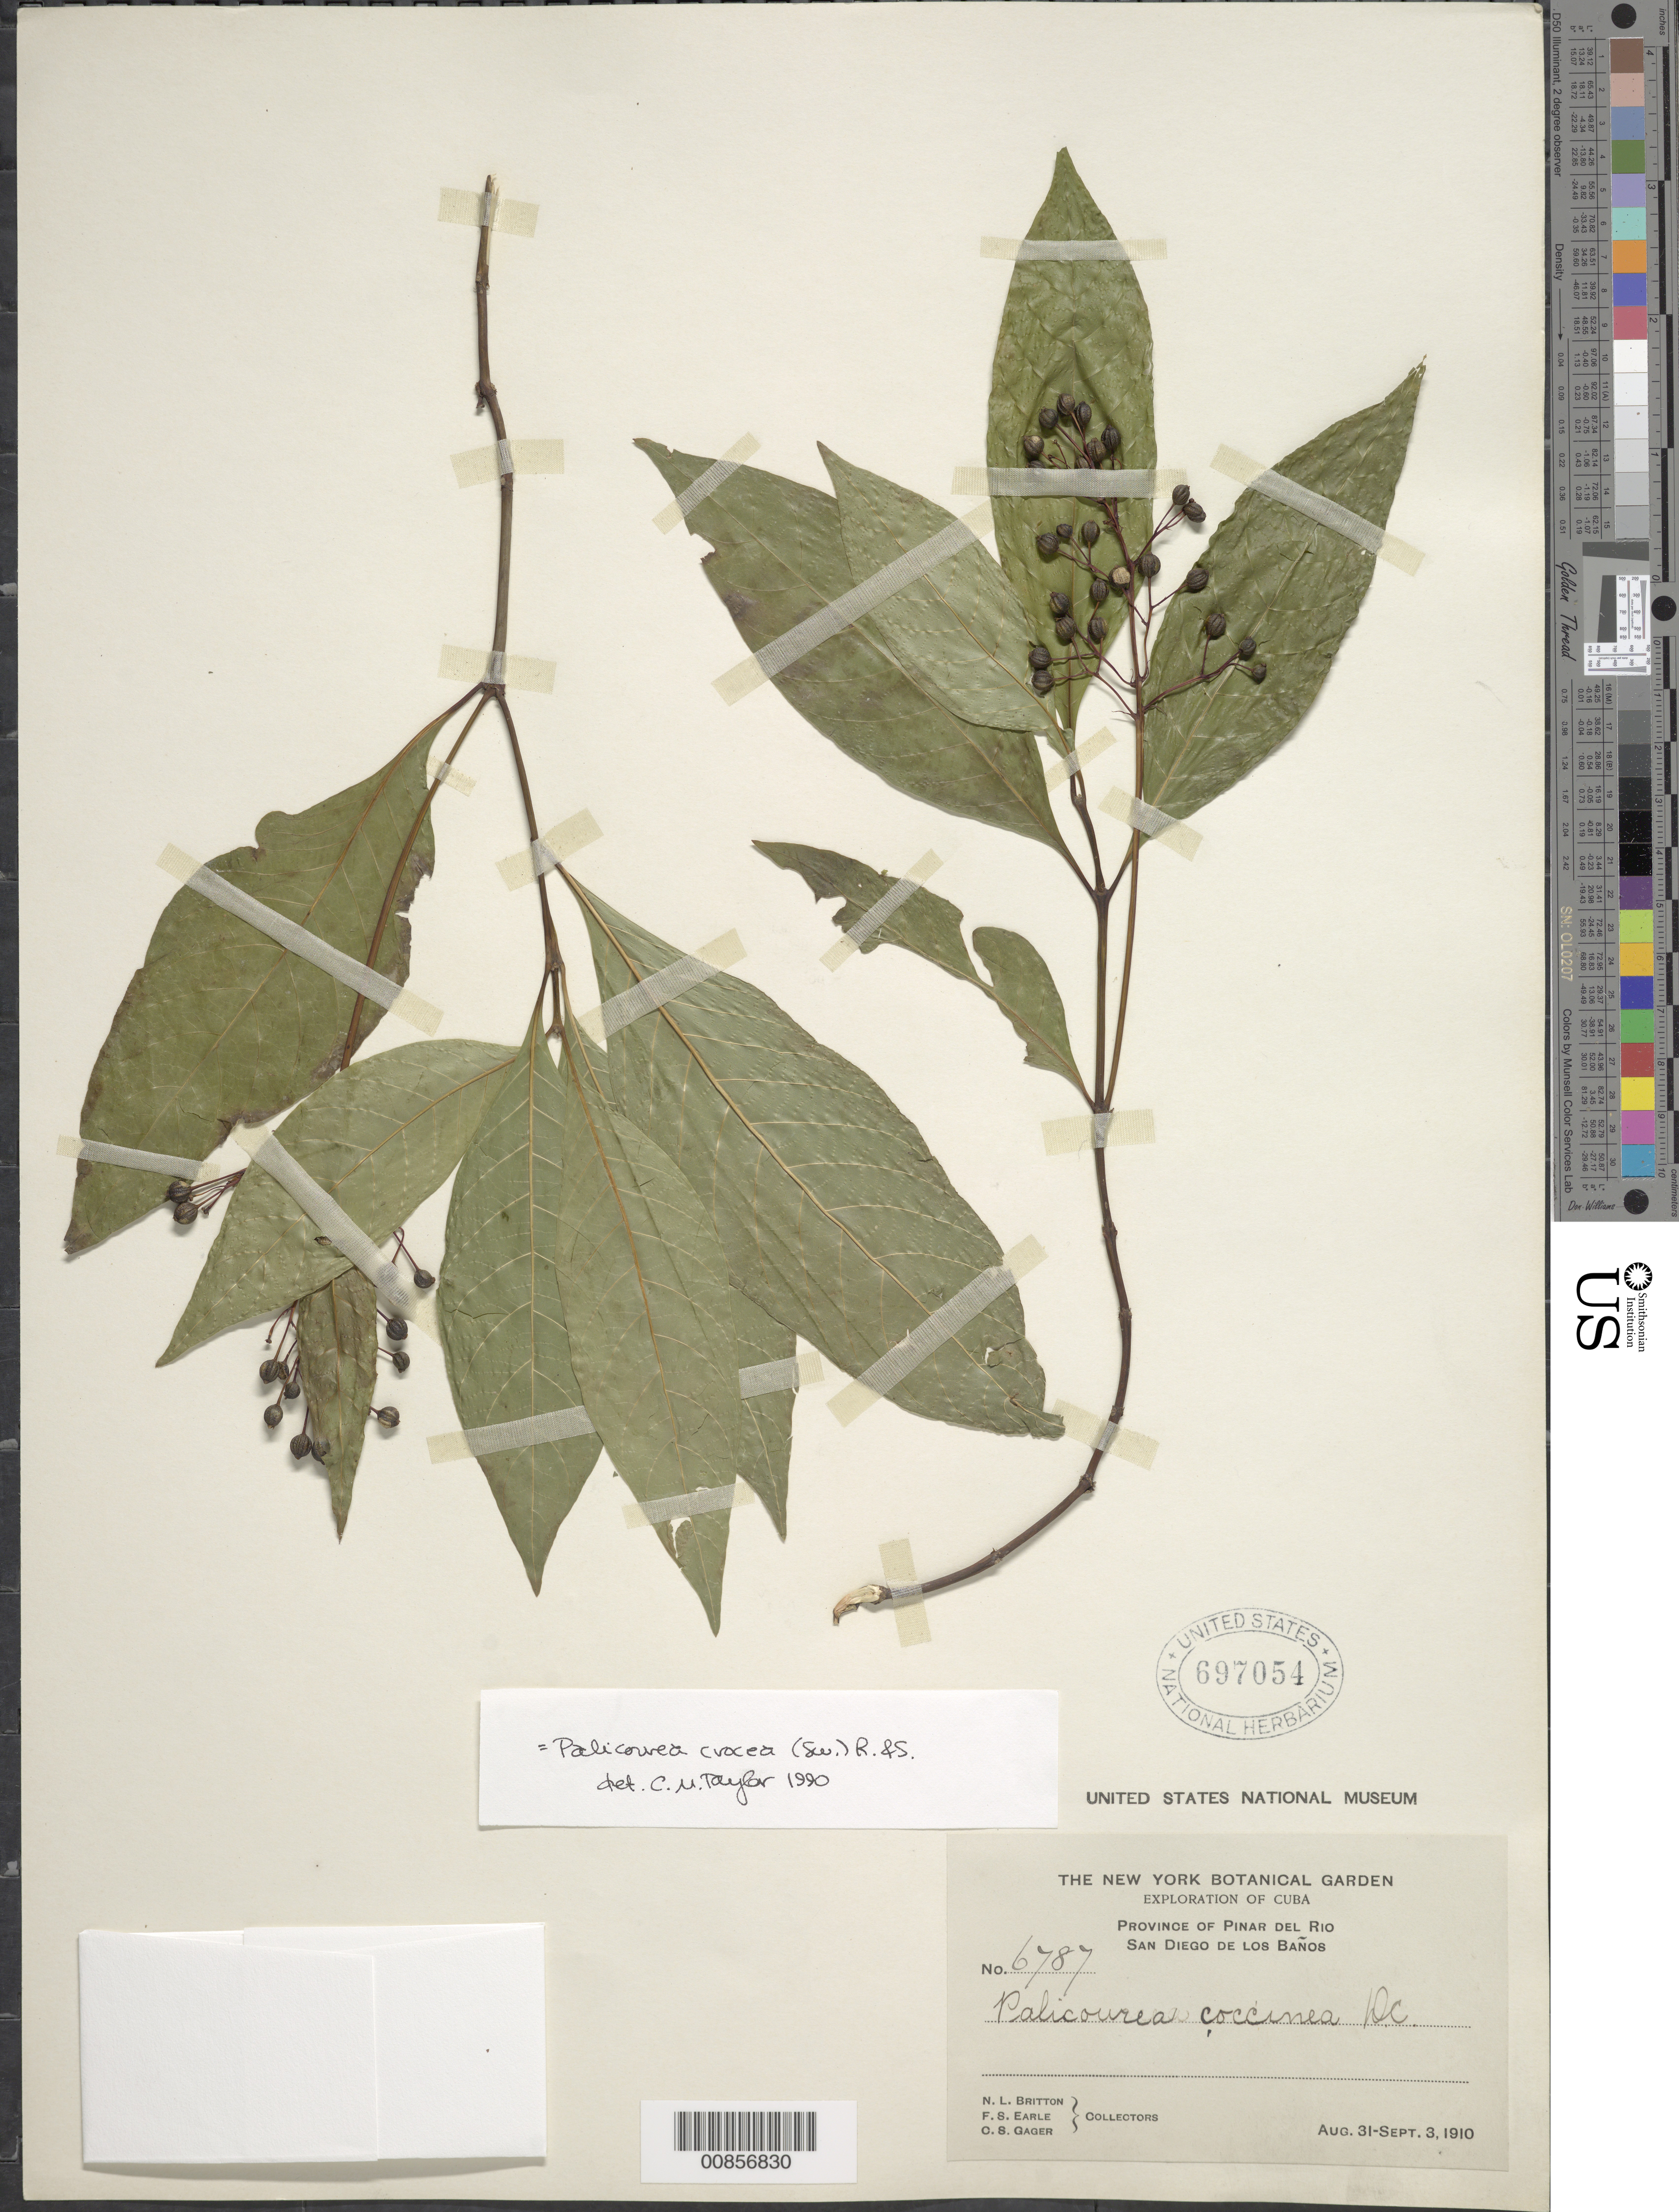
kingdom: Plantae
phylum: Tracheophyta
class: Magnoliopsida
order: Gentianales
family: Rubiaceae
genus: Palicourea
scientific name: Palicourea crocea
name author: (Sw.) Schult.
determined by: Taylor, Charlotte M.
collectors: N. Britton, F. S. Earle & C. Gager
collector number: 6787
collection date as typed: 31 Aug 1910 to 03 Sep 1910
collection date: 1910-08-31/1910-09-03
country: Cuba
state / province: Pinar del Río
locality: San Diego de los Banos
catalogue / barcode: US 697054